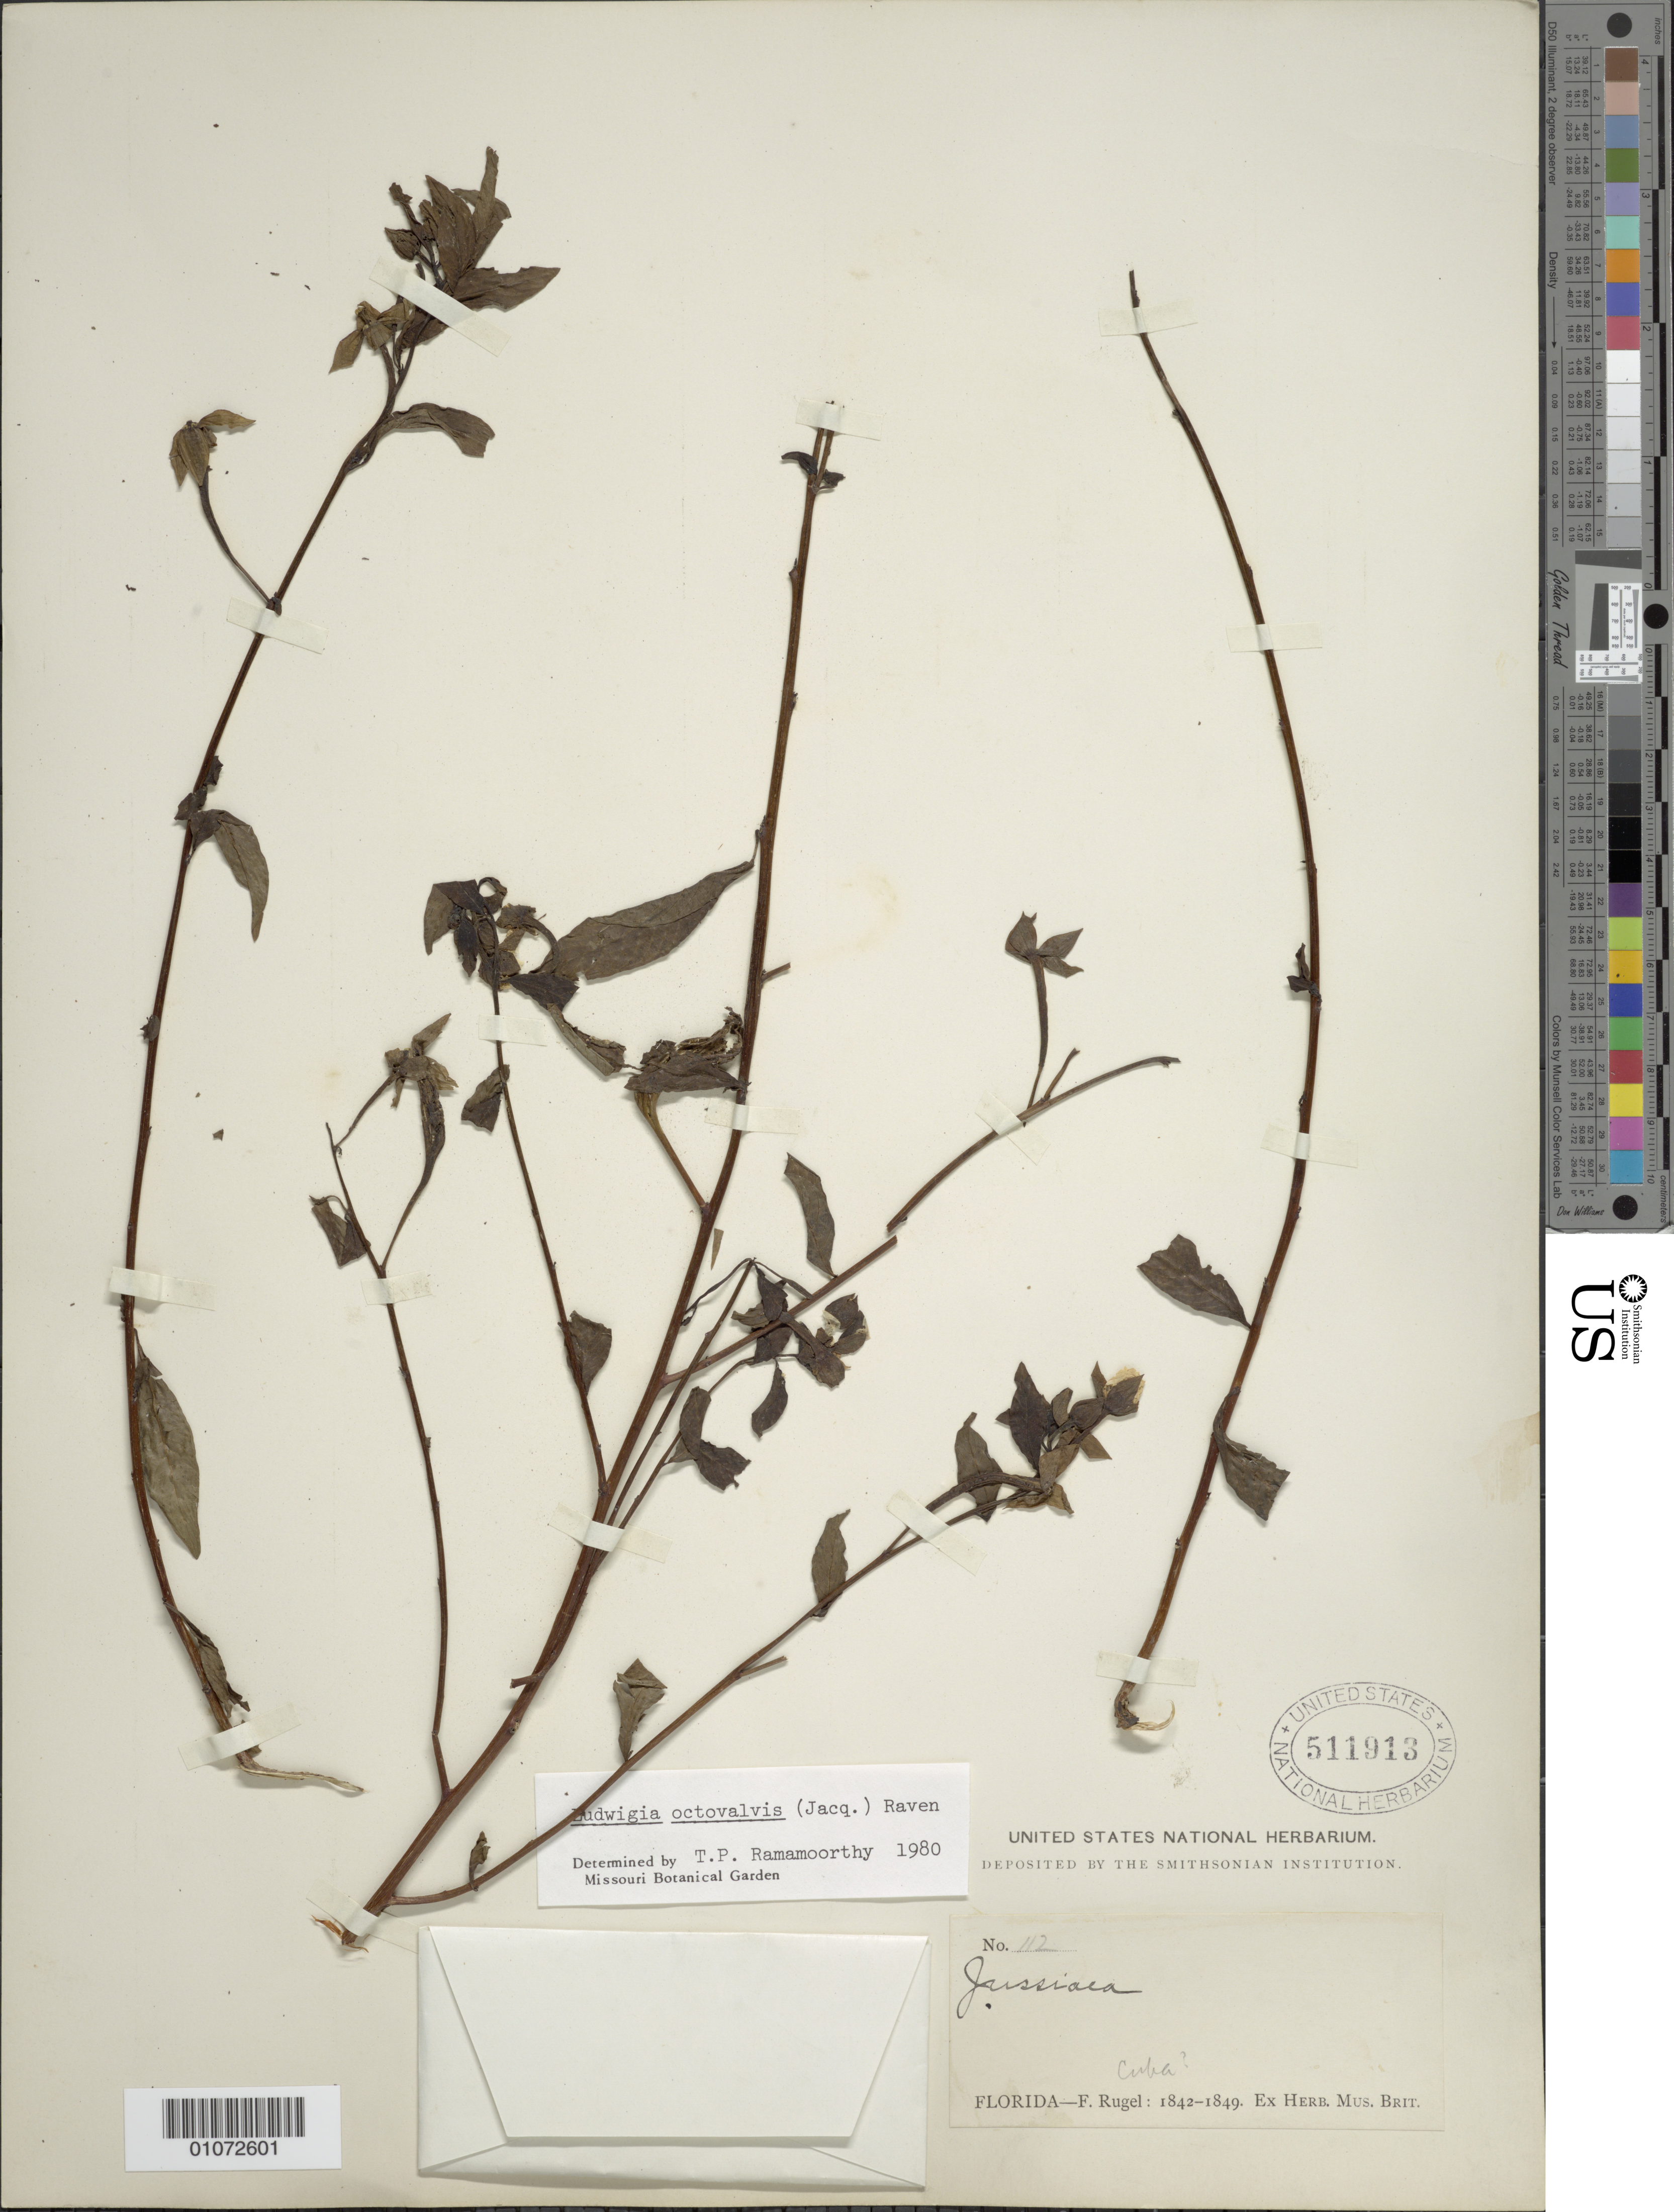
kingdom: Plantae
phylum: Tracheophyta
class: Magnoliopsida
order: Myrtales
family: Onagraceae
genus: Ludwigia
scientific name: Ludwigia octovalvis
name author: (Jacq.) P.H. Raven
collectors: F. Rugel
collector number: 112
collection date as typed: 01 Jan 1842 to 31 Dec 1849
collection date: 1842-01-01/1849-12-31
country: Cuba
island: Cuba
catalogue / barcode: US 511913